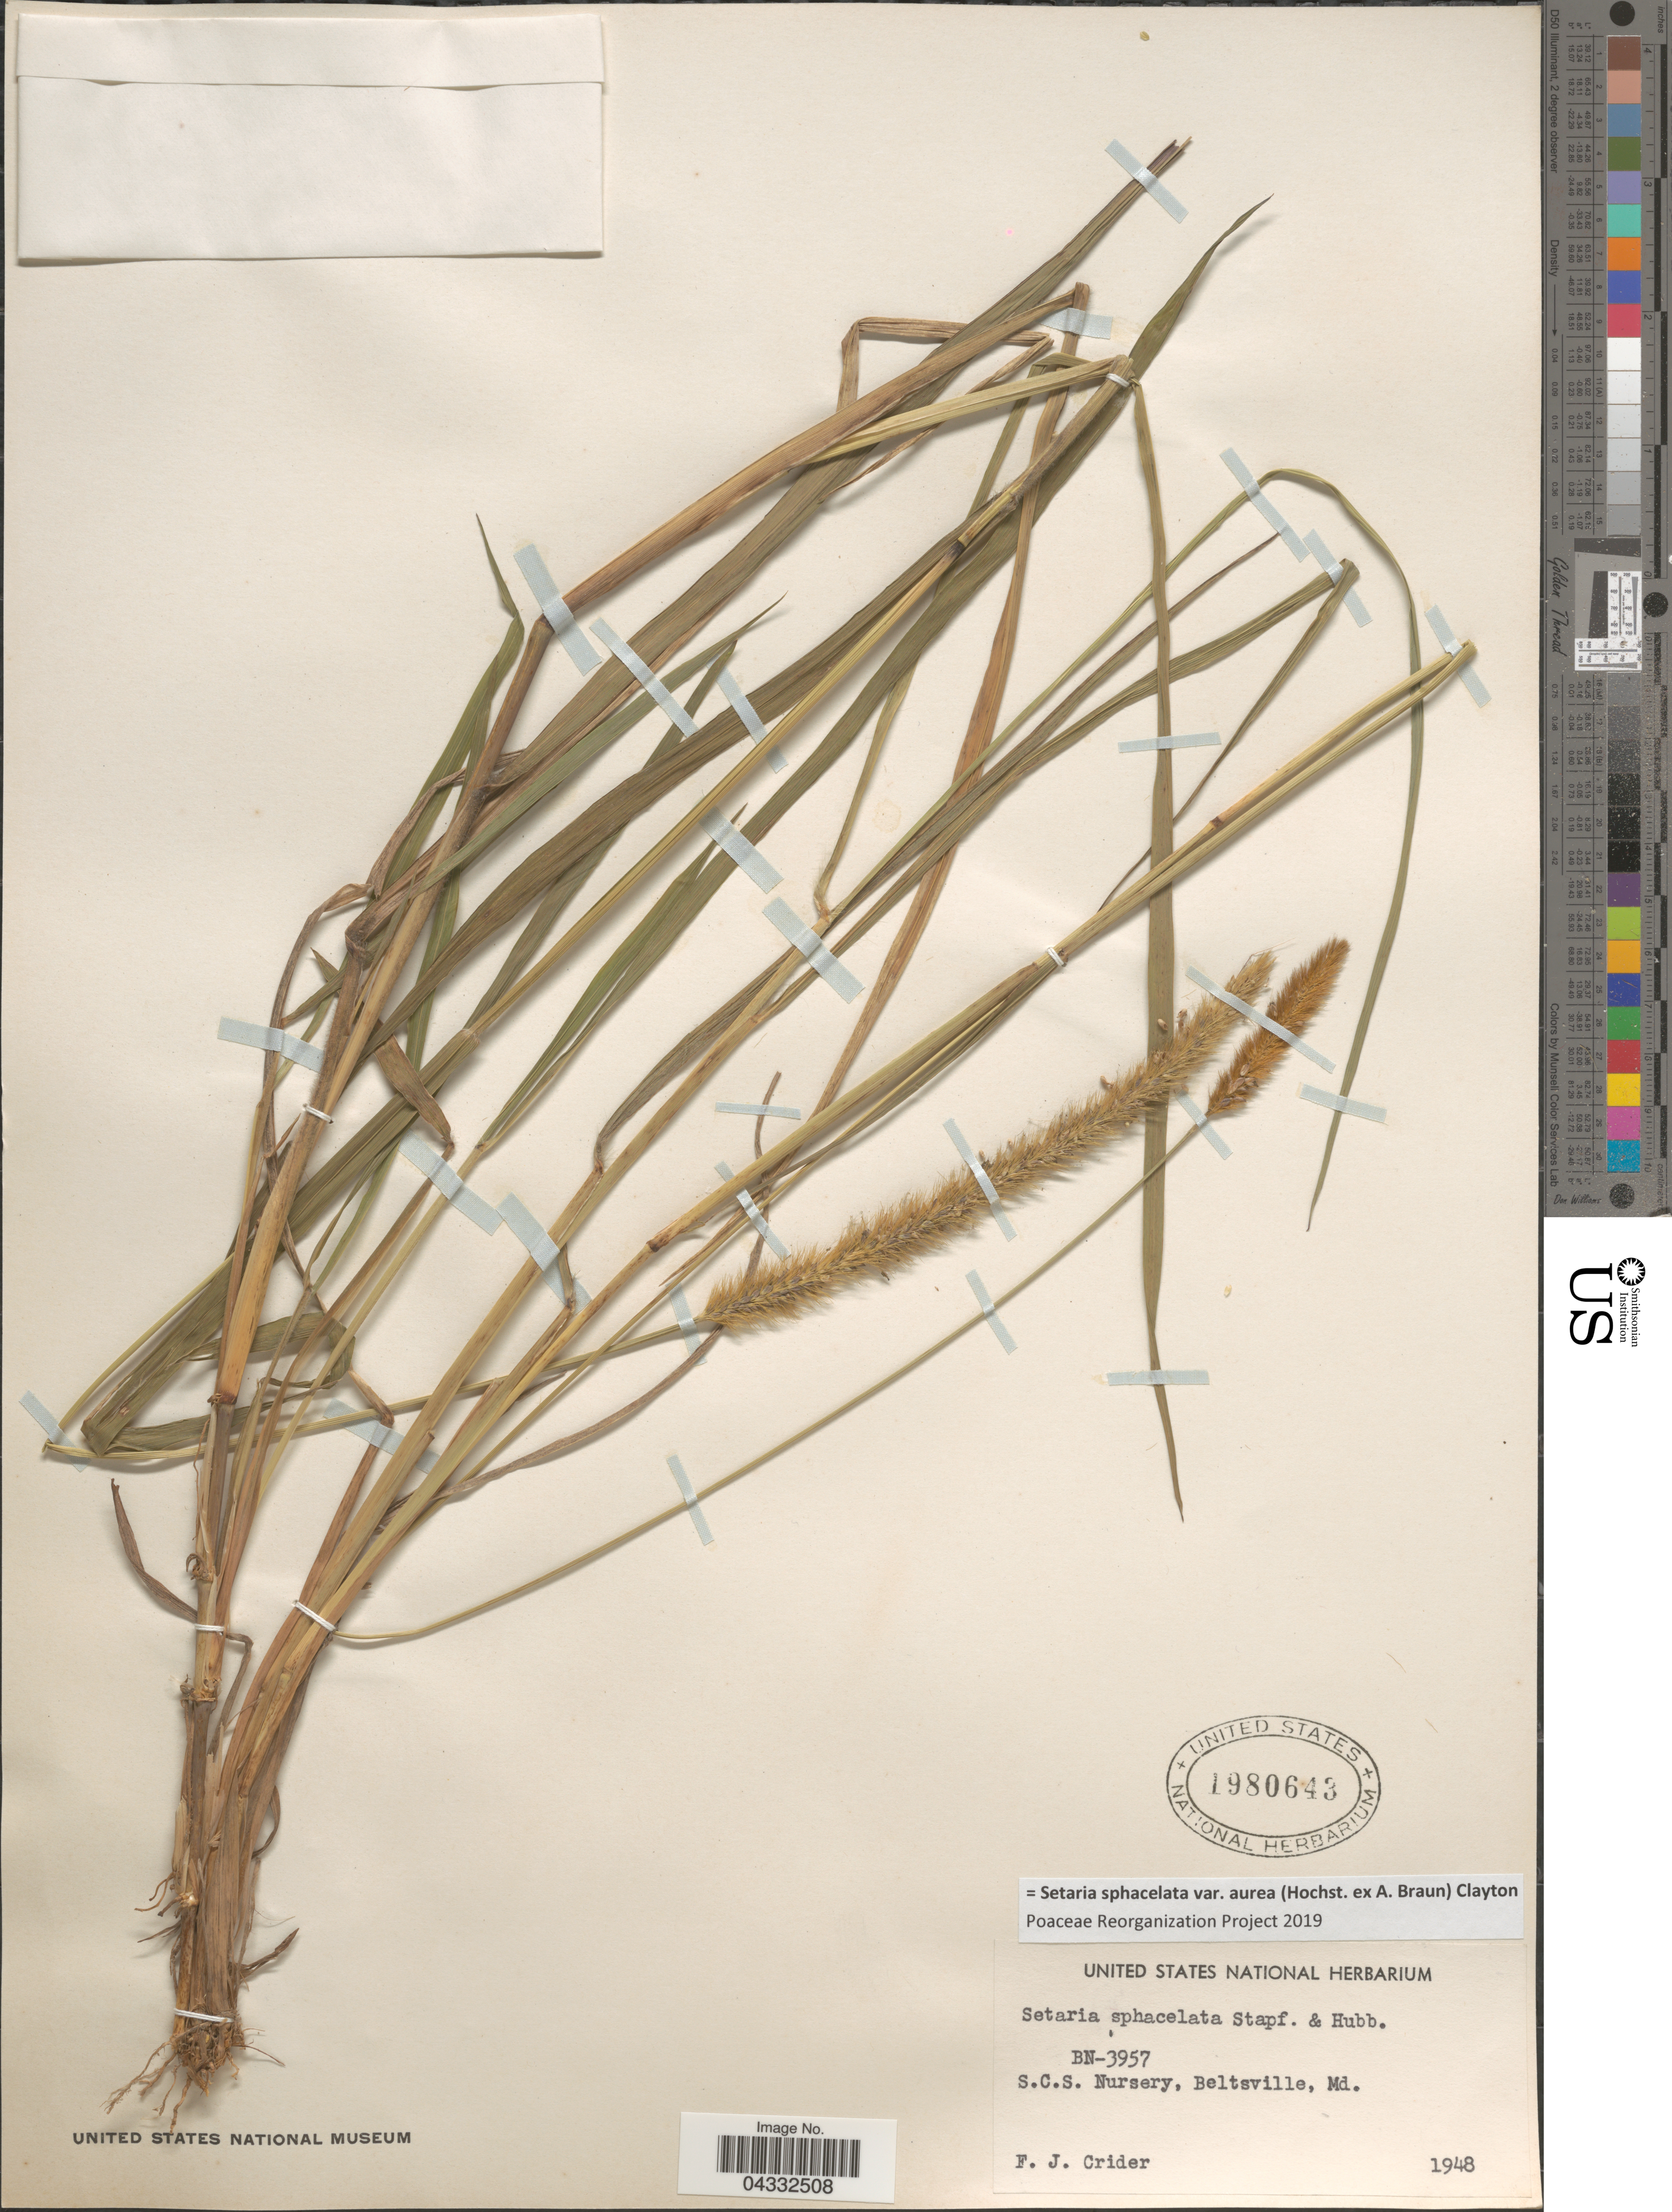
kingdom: Plantae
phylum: Tracheophyta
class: Liliopsida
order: Poales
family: Poaceae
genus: Setaria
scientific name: Setaria sphacelata var. aurea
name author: (Hochst. ex A. Braun) Clayton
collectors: F. Crider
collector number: BN-3957?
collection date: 1948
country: United States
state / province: Maryland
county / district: Prince George's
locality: S.C.S. Nursery, Beltsville.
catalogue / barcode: US 1980643